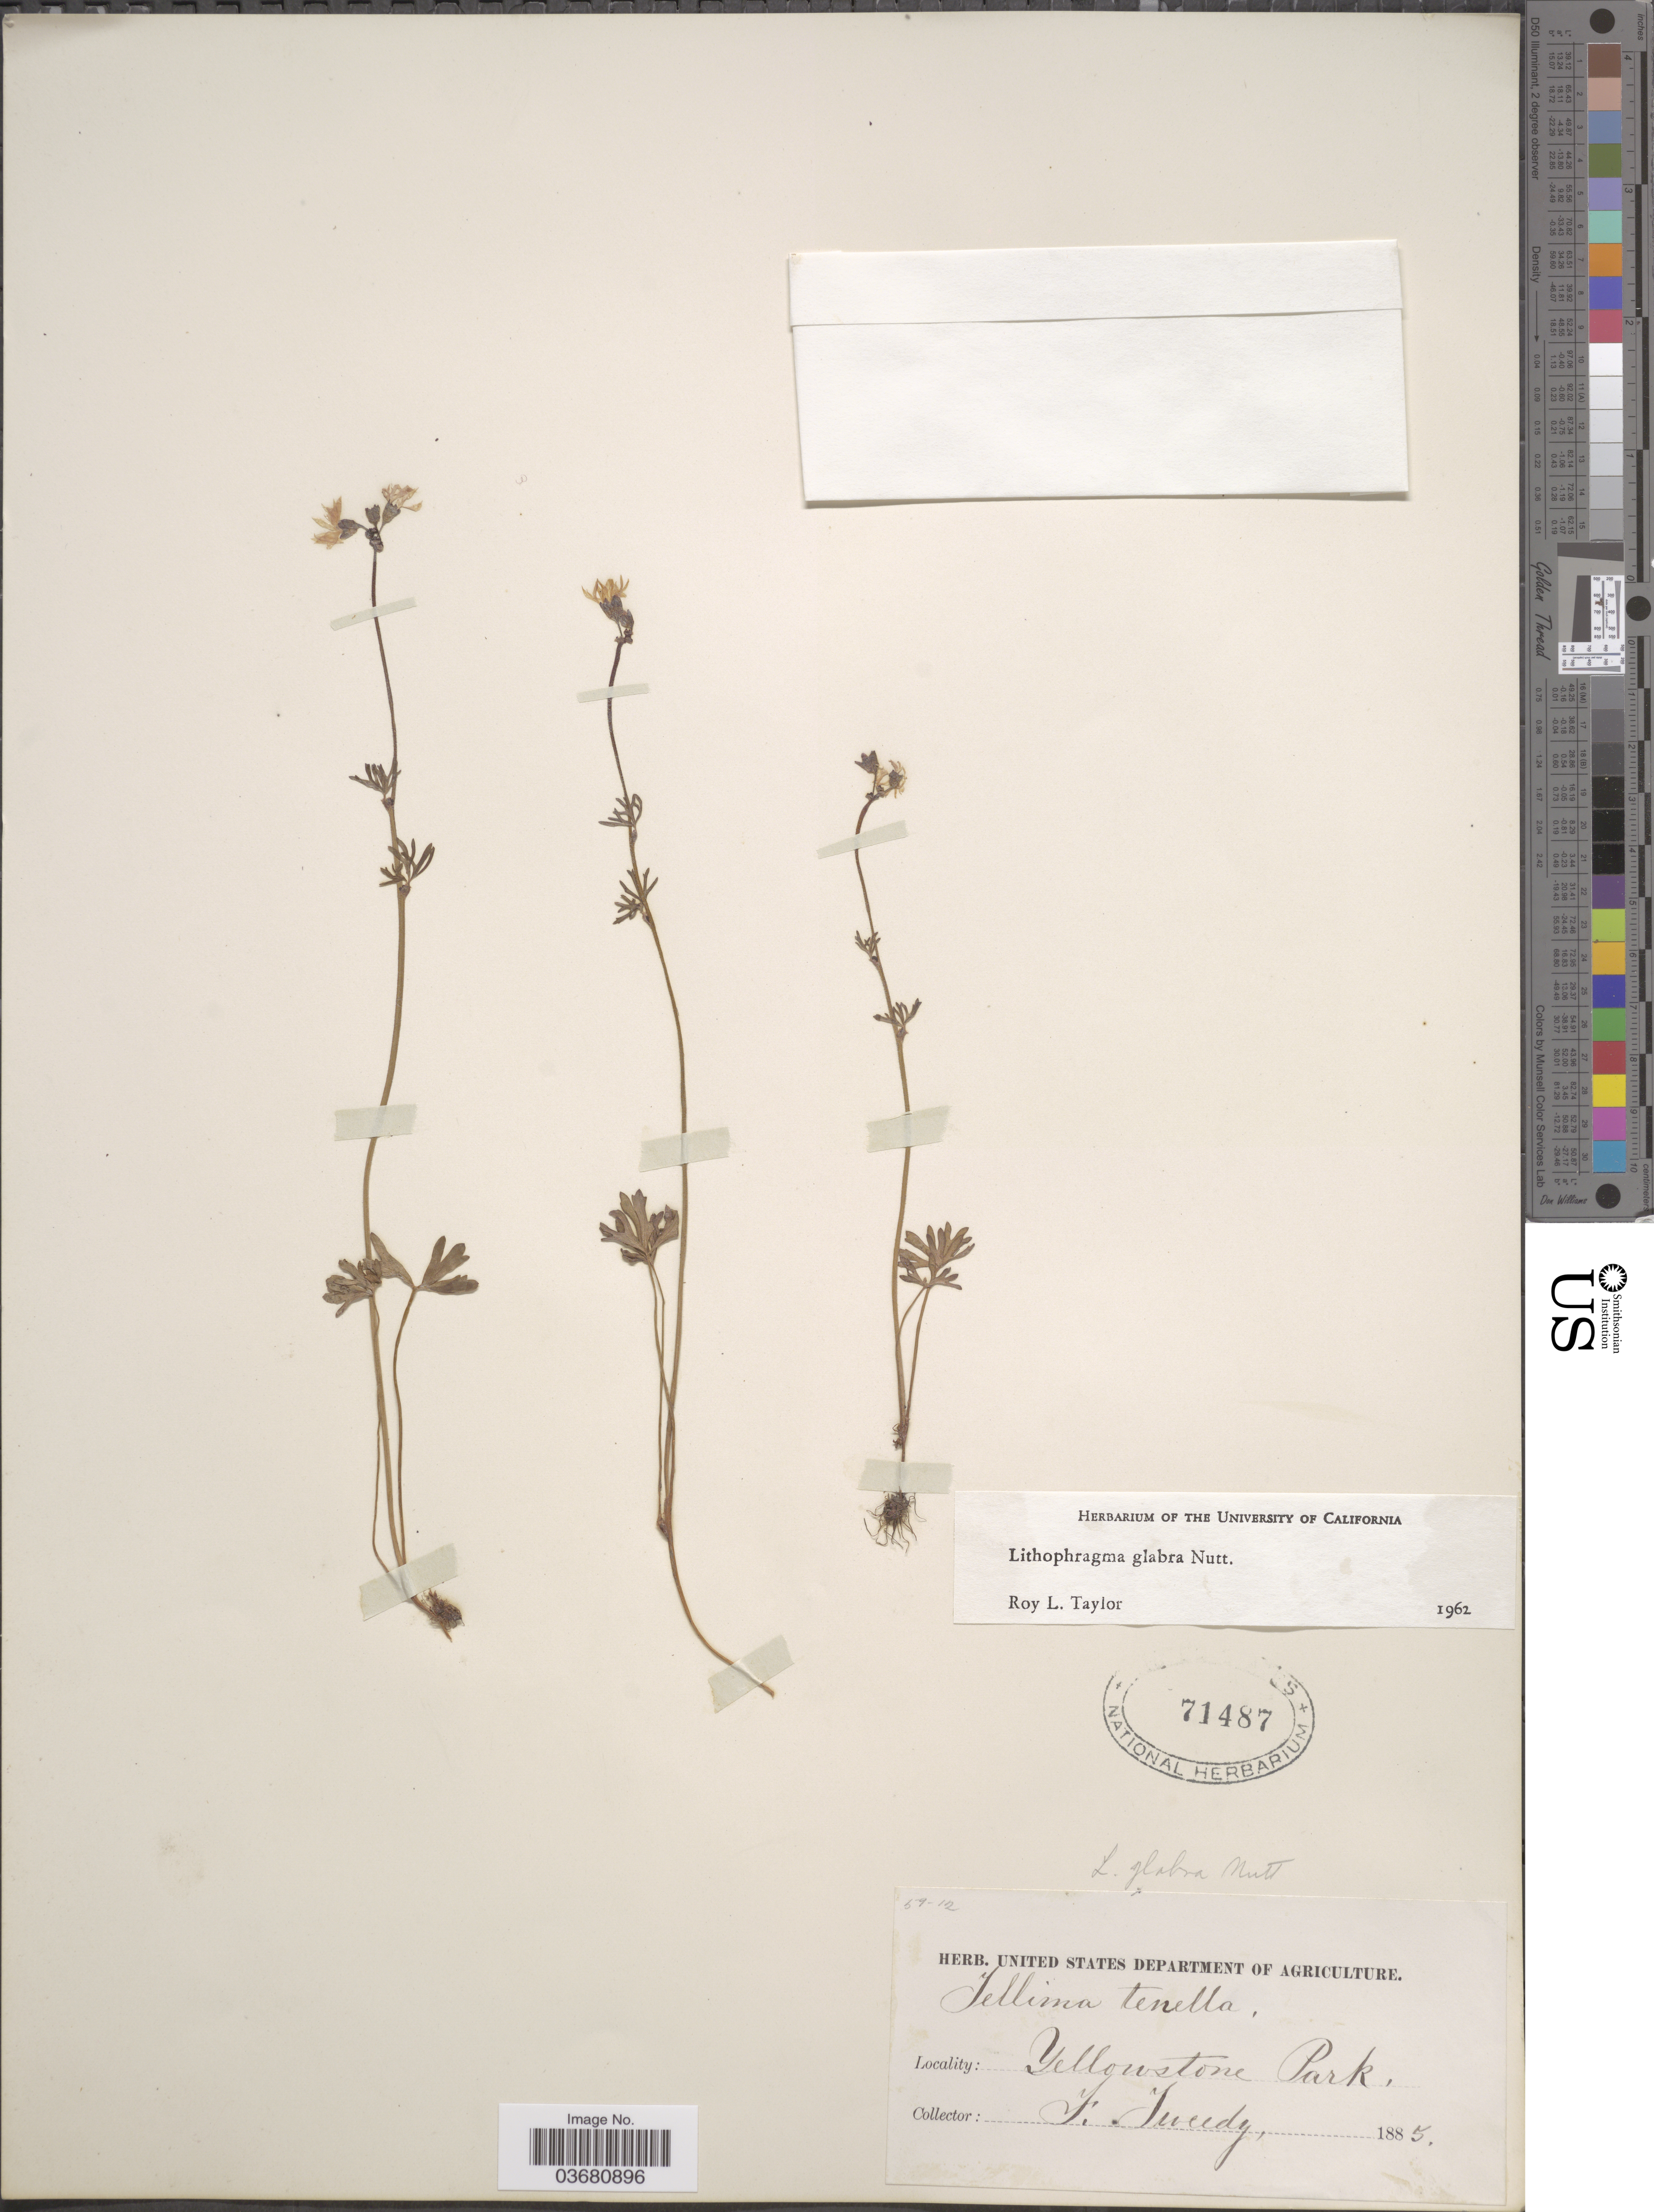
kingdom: Plantae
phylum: Tracheophyta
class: Magnoliopsida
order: Saxifragales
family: Saxifragaceae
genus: Lithophragma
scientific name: Lithophragma glabrum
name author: Nutt.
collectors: F. Tweedy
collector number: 59-12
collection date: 1885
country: United States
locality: Yellowstone Park.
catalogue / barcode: US 71487